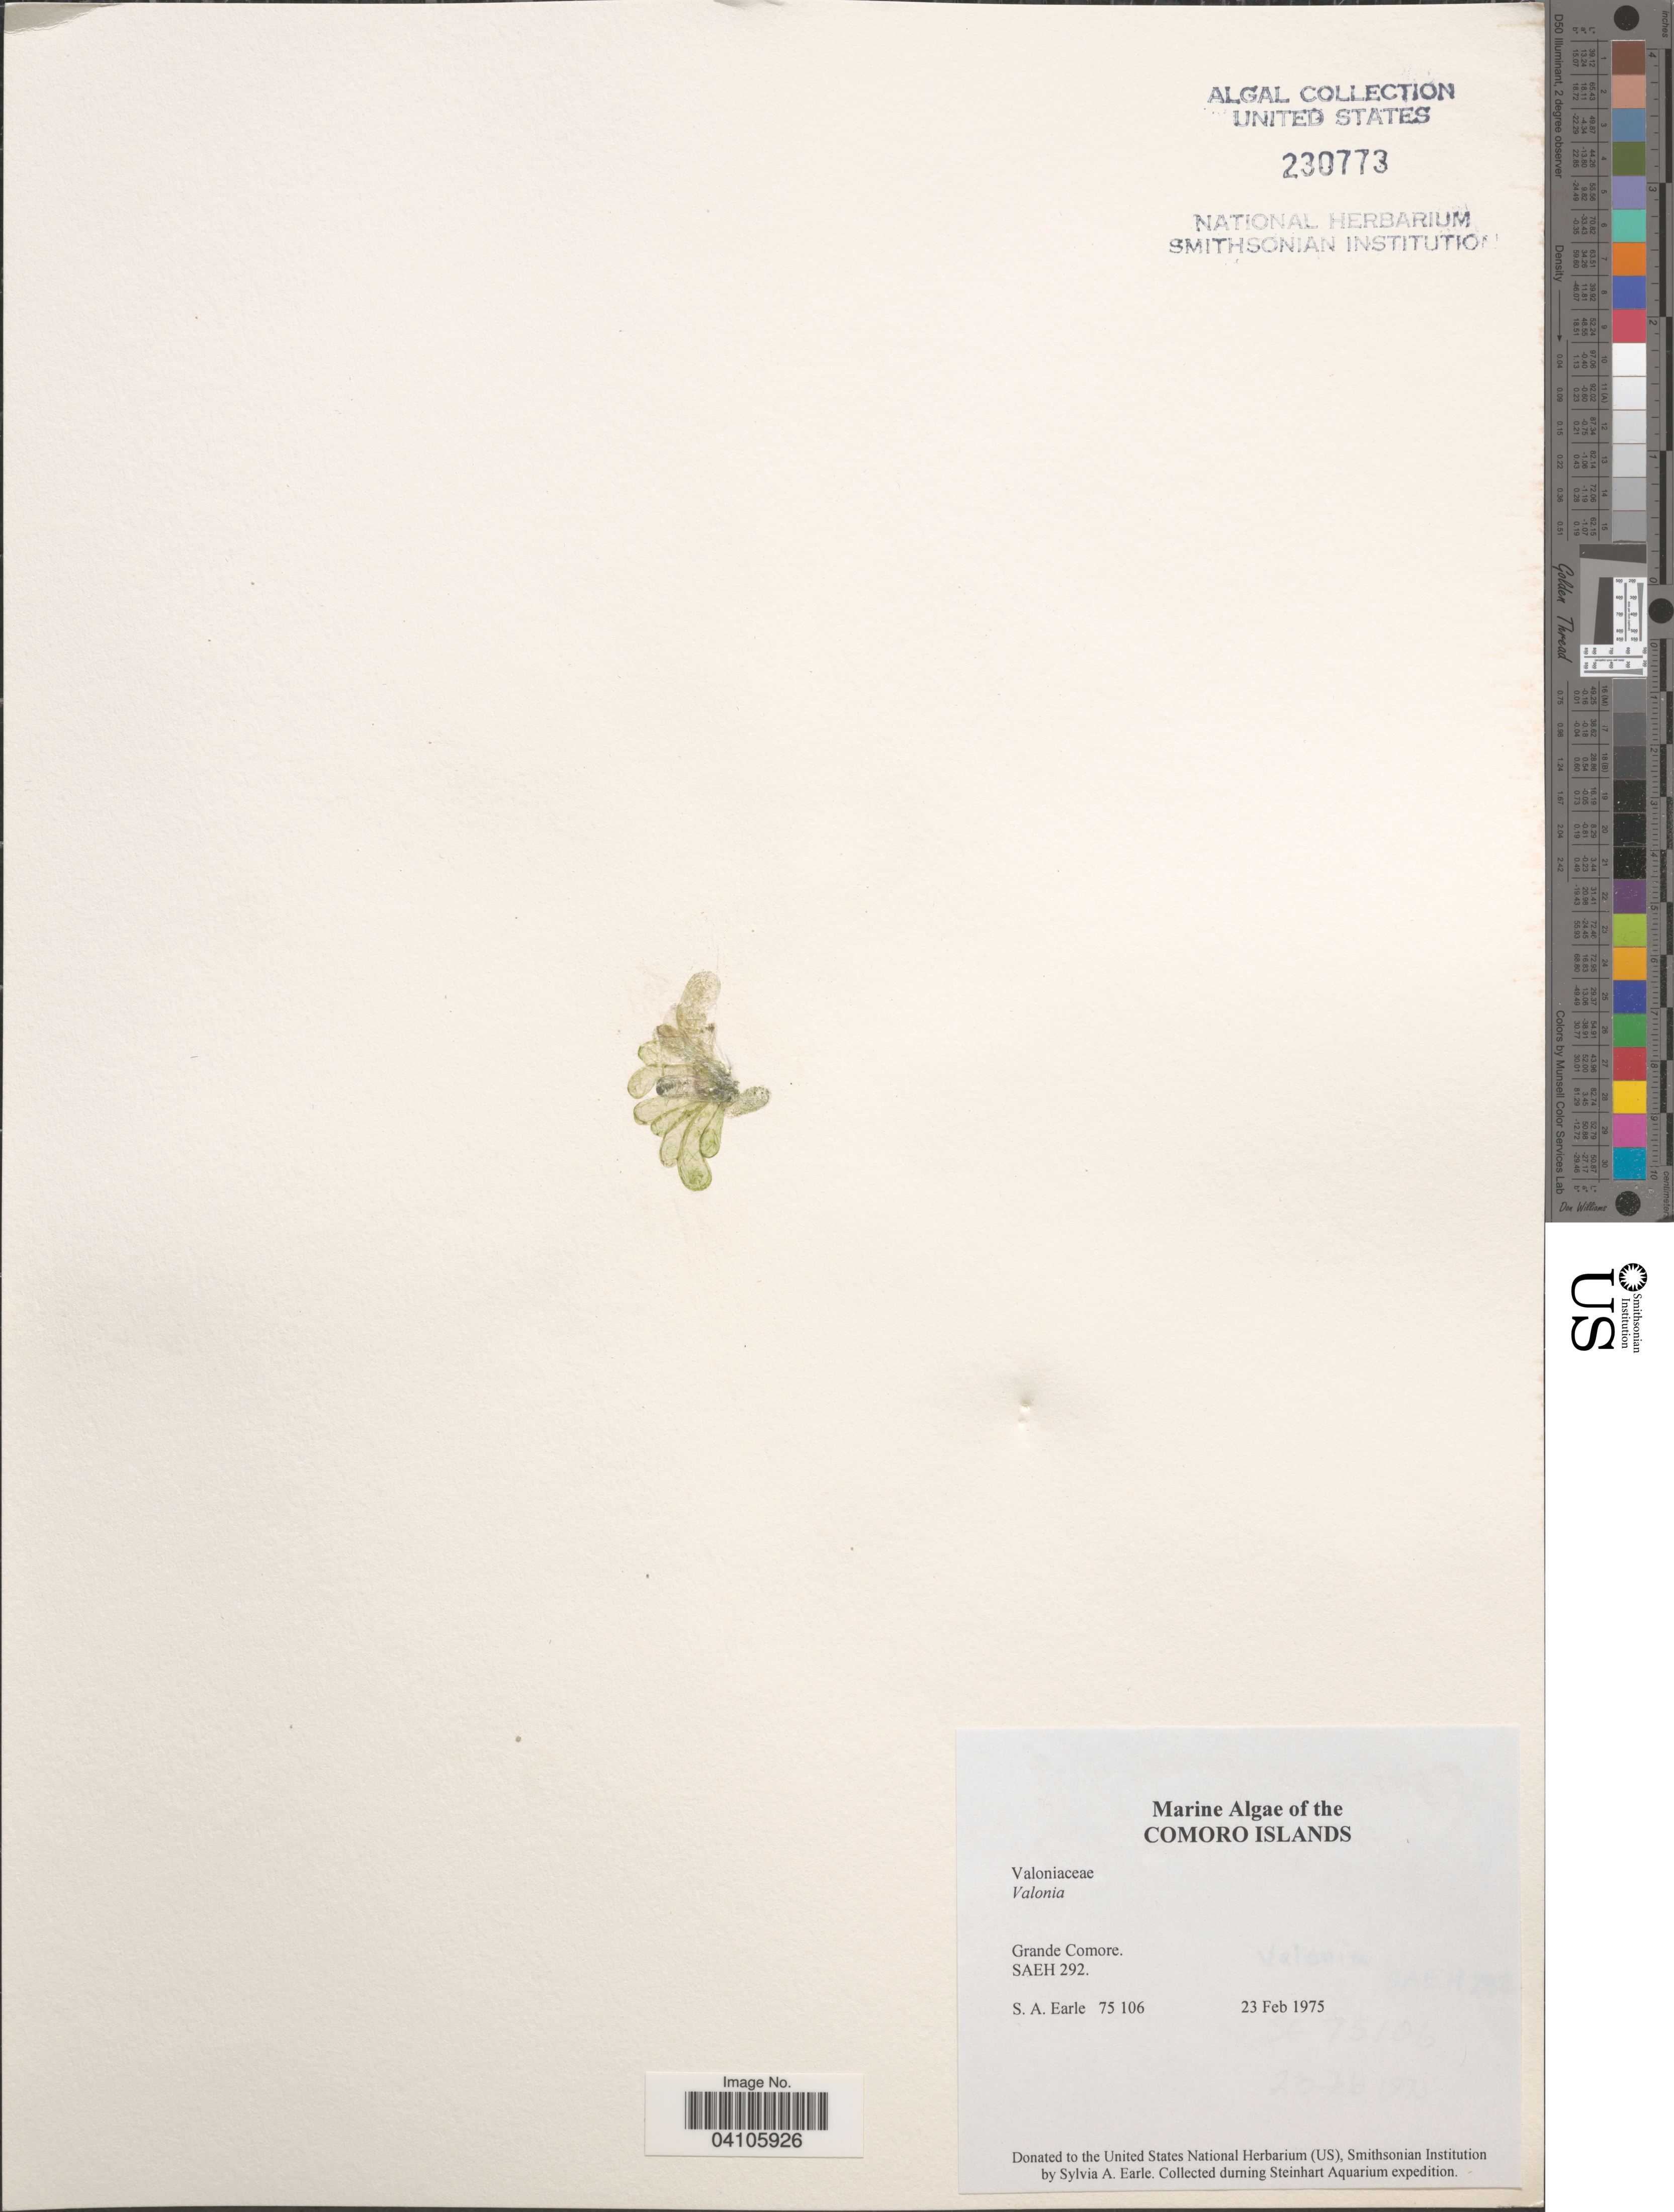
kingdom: Plantae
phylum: Chlorophyta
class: Ulvophyceae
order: Siphonocladales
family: Valoniaceae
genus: Valonia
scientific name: Valonia sp.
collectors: S. A. Earle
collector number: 75106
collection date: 1975-02-23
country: Comoros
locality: Grande Comore. Steinhart Aquarium expedition.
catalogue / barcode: US 230773